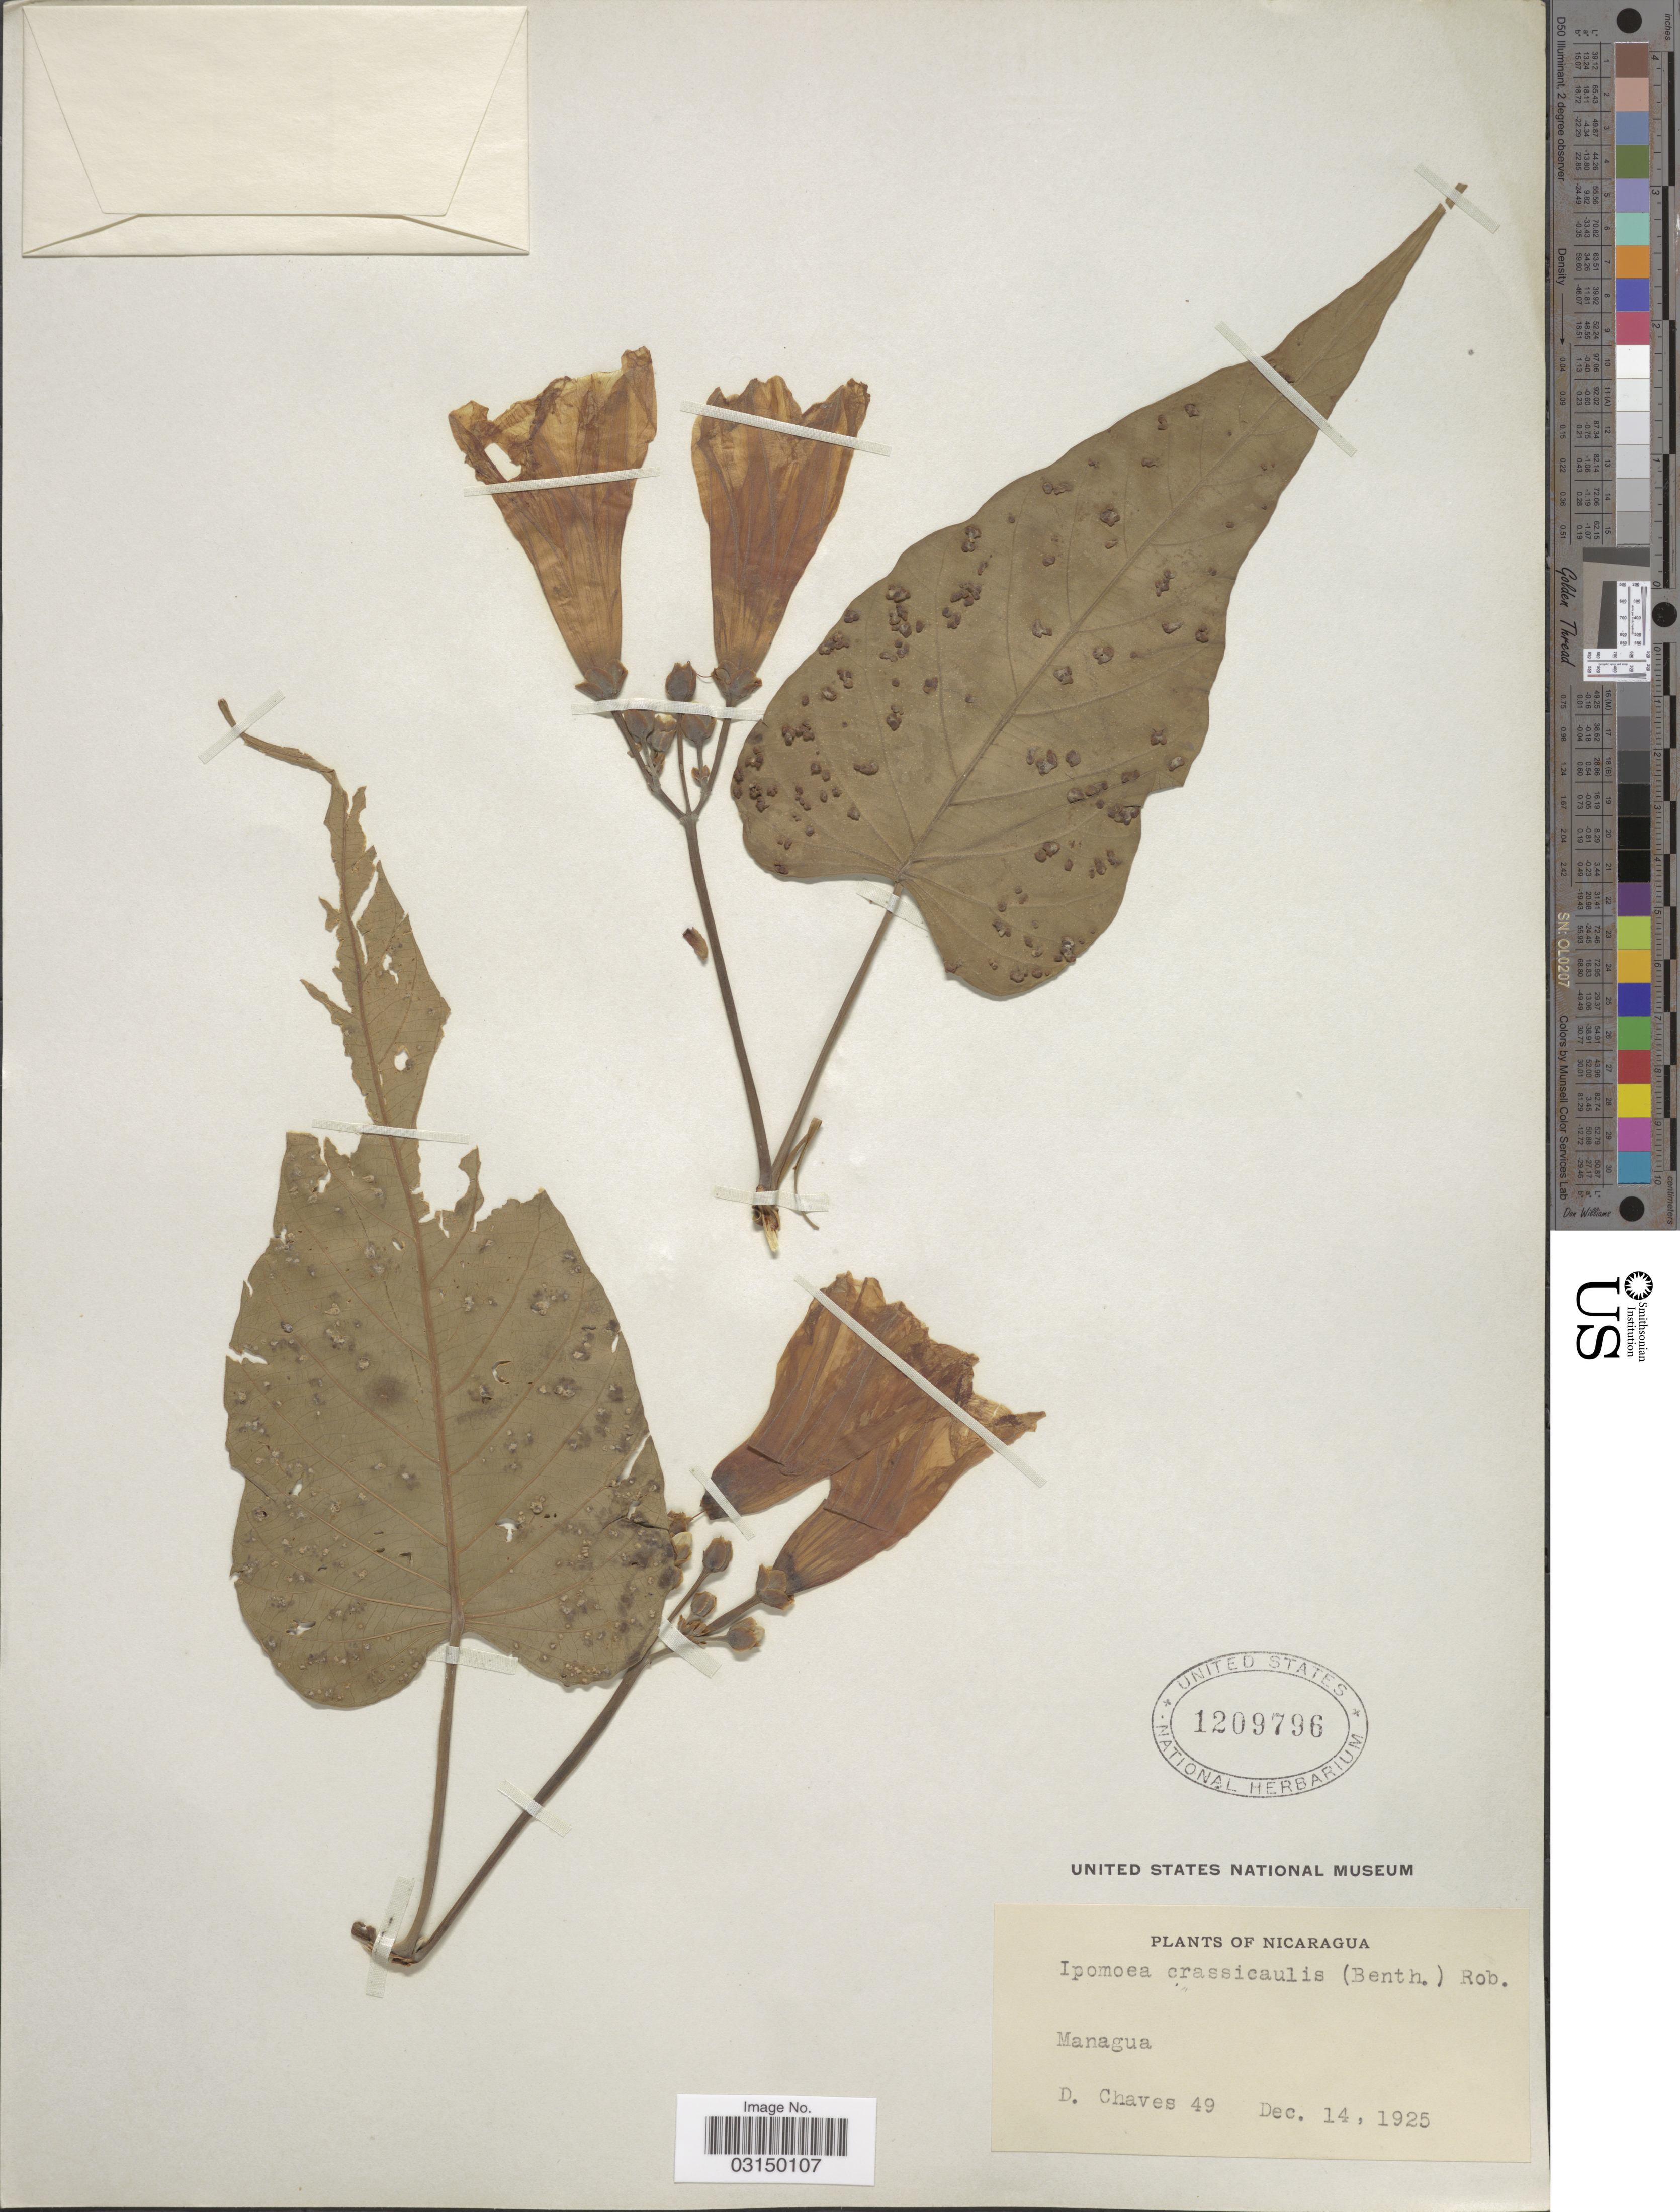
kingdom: Plantae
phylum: Tracheophyta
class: Magnoliopsida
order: Solanales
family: Convolvulaceae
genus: Ipomoea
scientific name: Ipomoea carnea subsp. fistulosa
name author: (Mart. ex Choisy) D.F. Austin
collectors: D. Chaves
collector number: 49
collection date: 1925-12-14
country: Nicaragua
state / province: Managua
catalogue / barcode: US 1209796